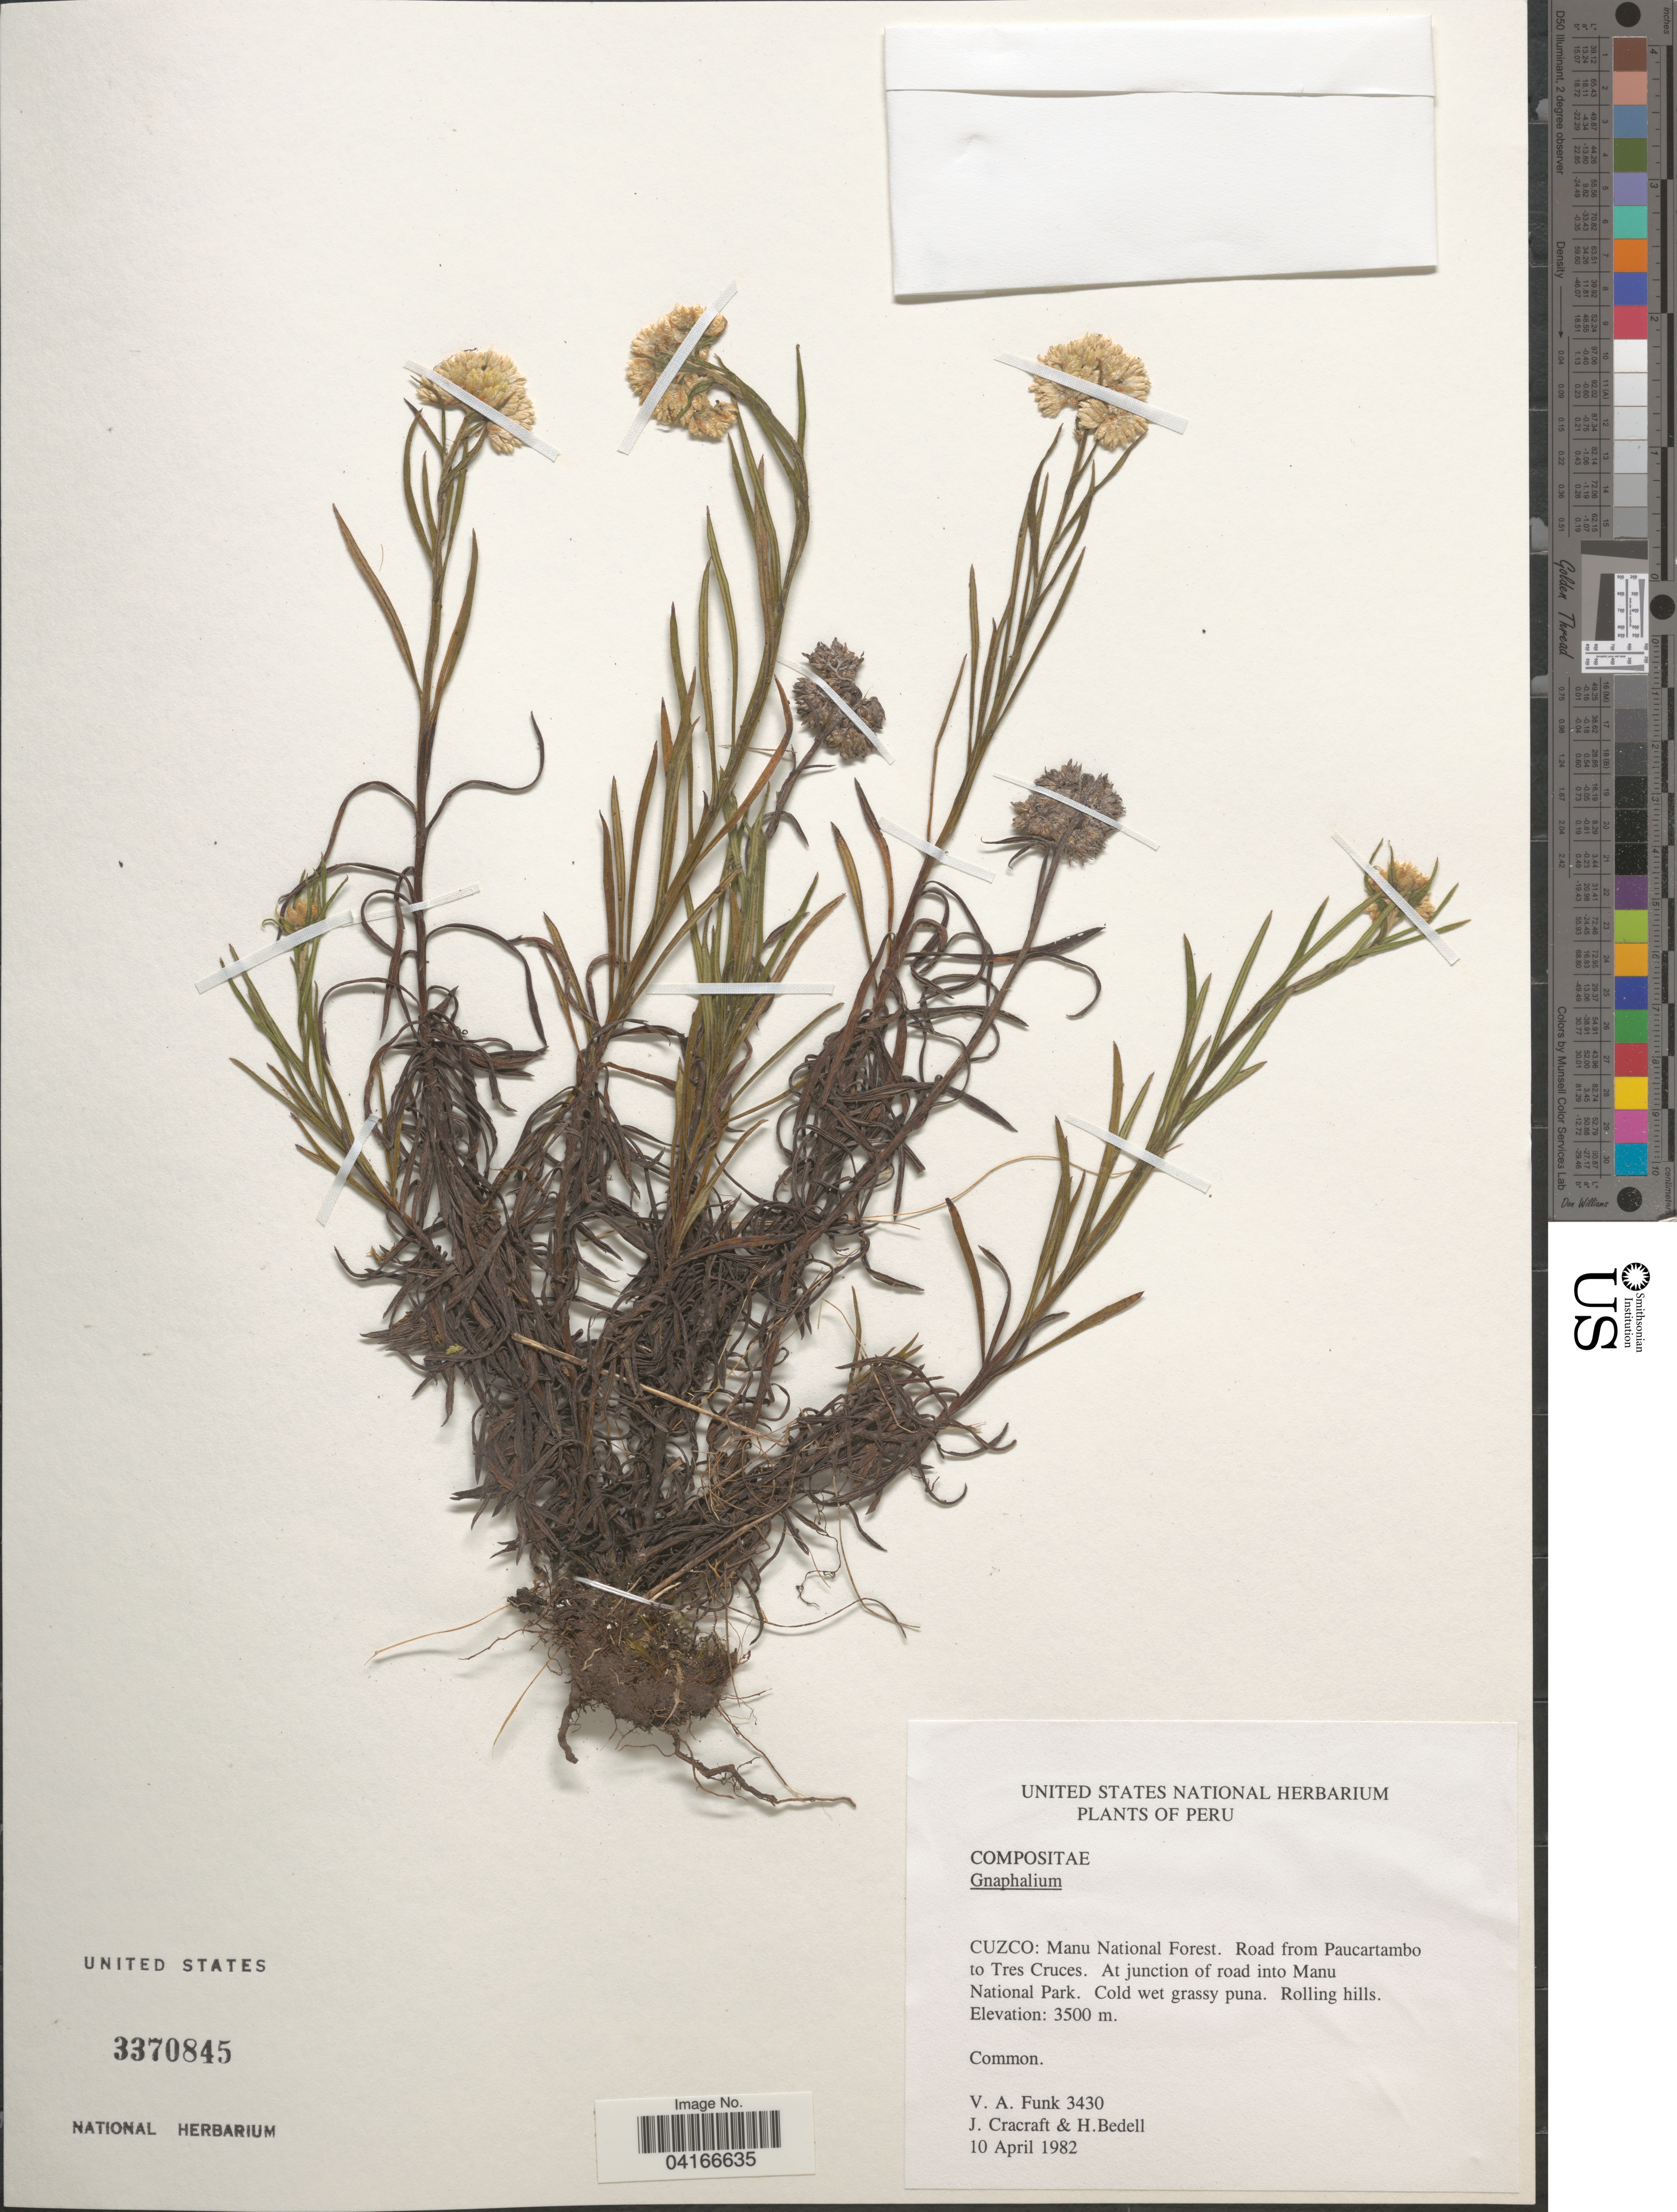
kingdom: Plantae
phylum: Tracheophyta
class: Magnoliopsida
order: Asterales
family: Asteraceae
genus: Gnaphalium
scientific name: Gnaphalium sp.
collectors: V. Funk, J. L. Cracraft & H. Bedell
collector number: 3430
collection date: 1982-04-10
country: Peru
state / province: Cusco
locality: Cuzco: Manu National Forest. Road from Paucartambo to Tres Cruces. At junction of road into Manu National Park.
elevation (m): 3500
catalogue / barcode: US 3370845